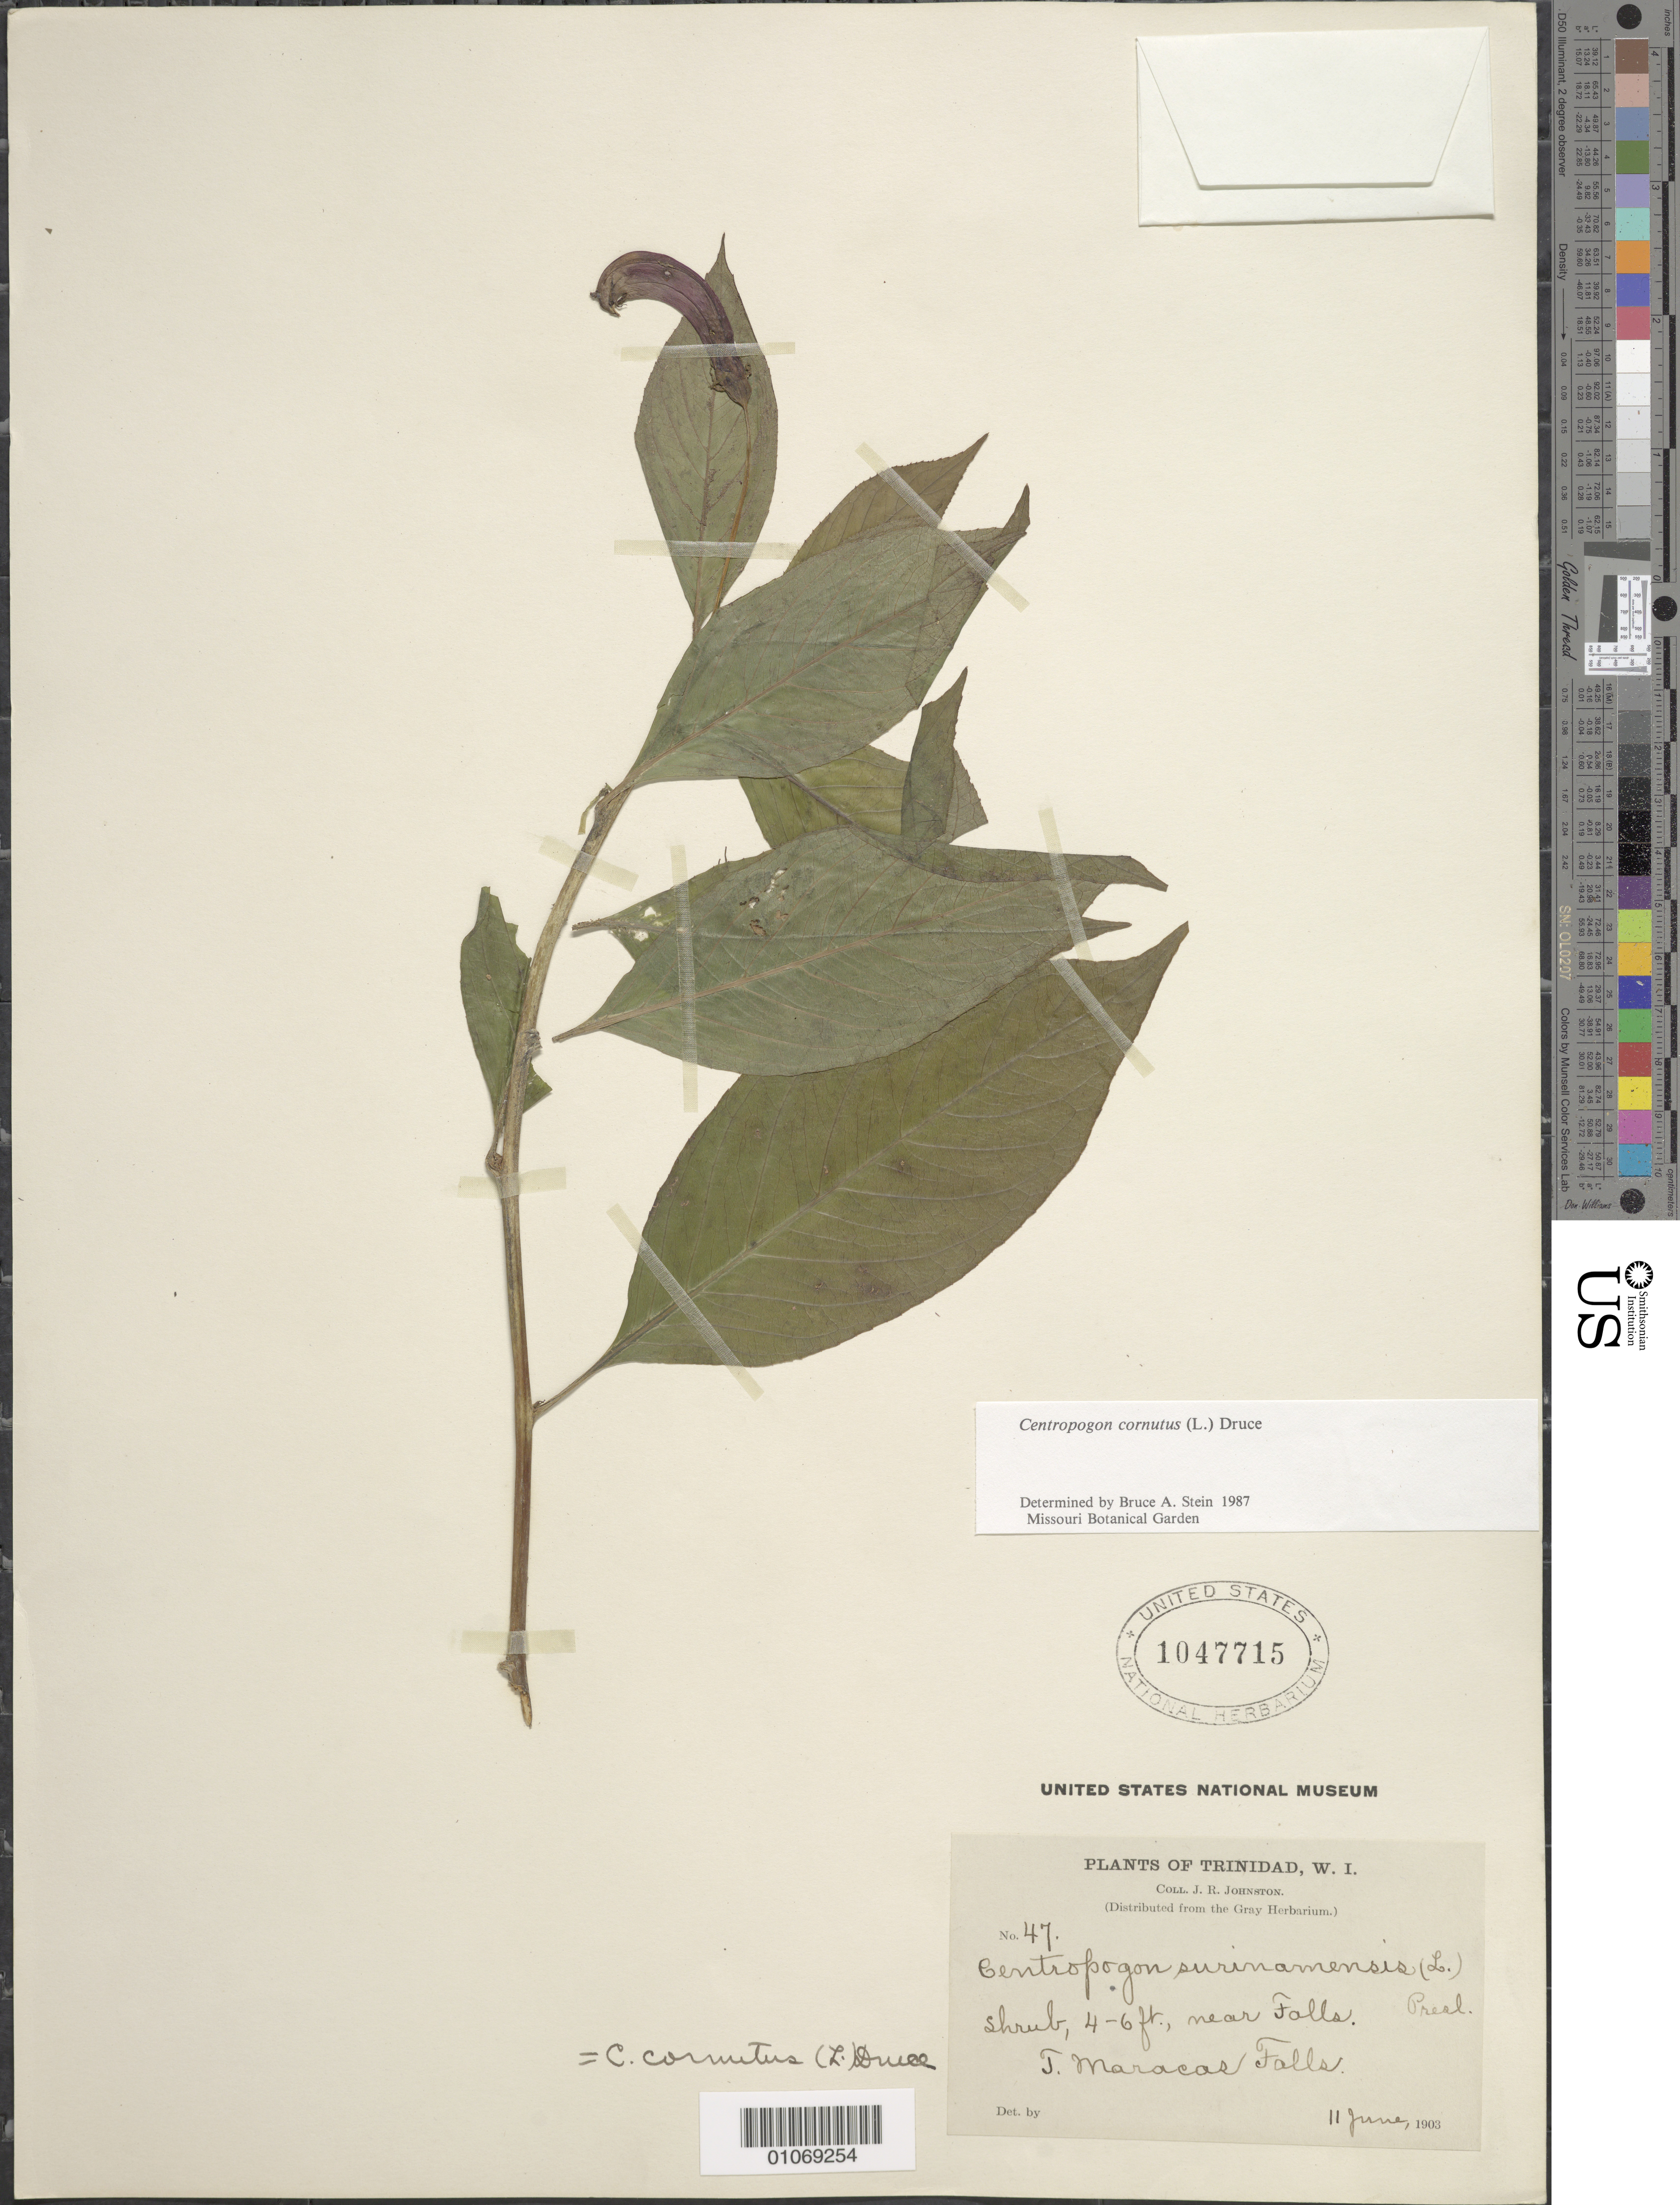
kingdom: Plantae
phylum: Tracheophyta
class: Magnoliopsida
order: Asterales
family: Campanulaceae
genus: Centropogon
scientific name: Centropogon cornutus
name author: (L.) Druce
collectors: J. Johnston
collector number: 47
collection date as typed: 11 Jun 1903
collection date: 1903-06-11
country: Trinidad and Tobago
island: Trinidad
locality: Maracas Falls.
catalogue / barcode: US 1047715